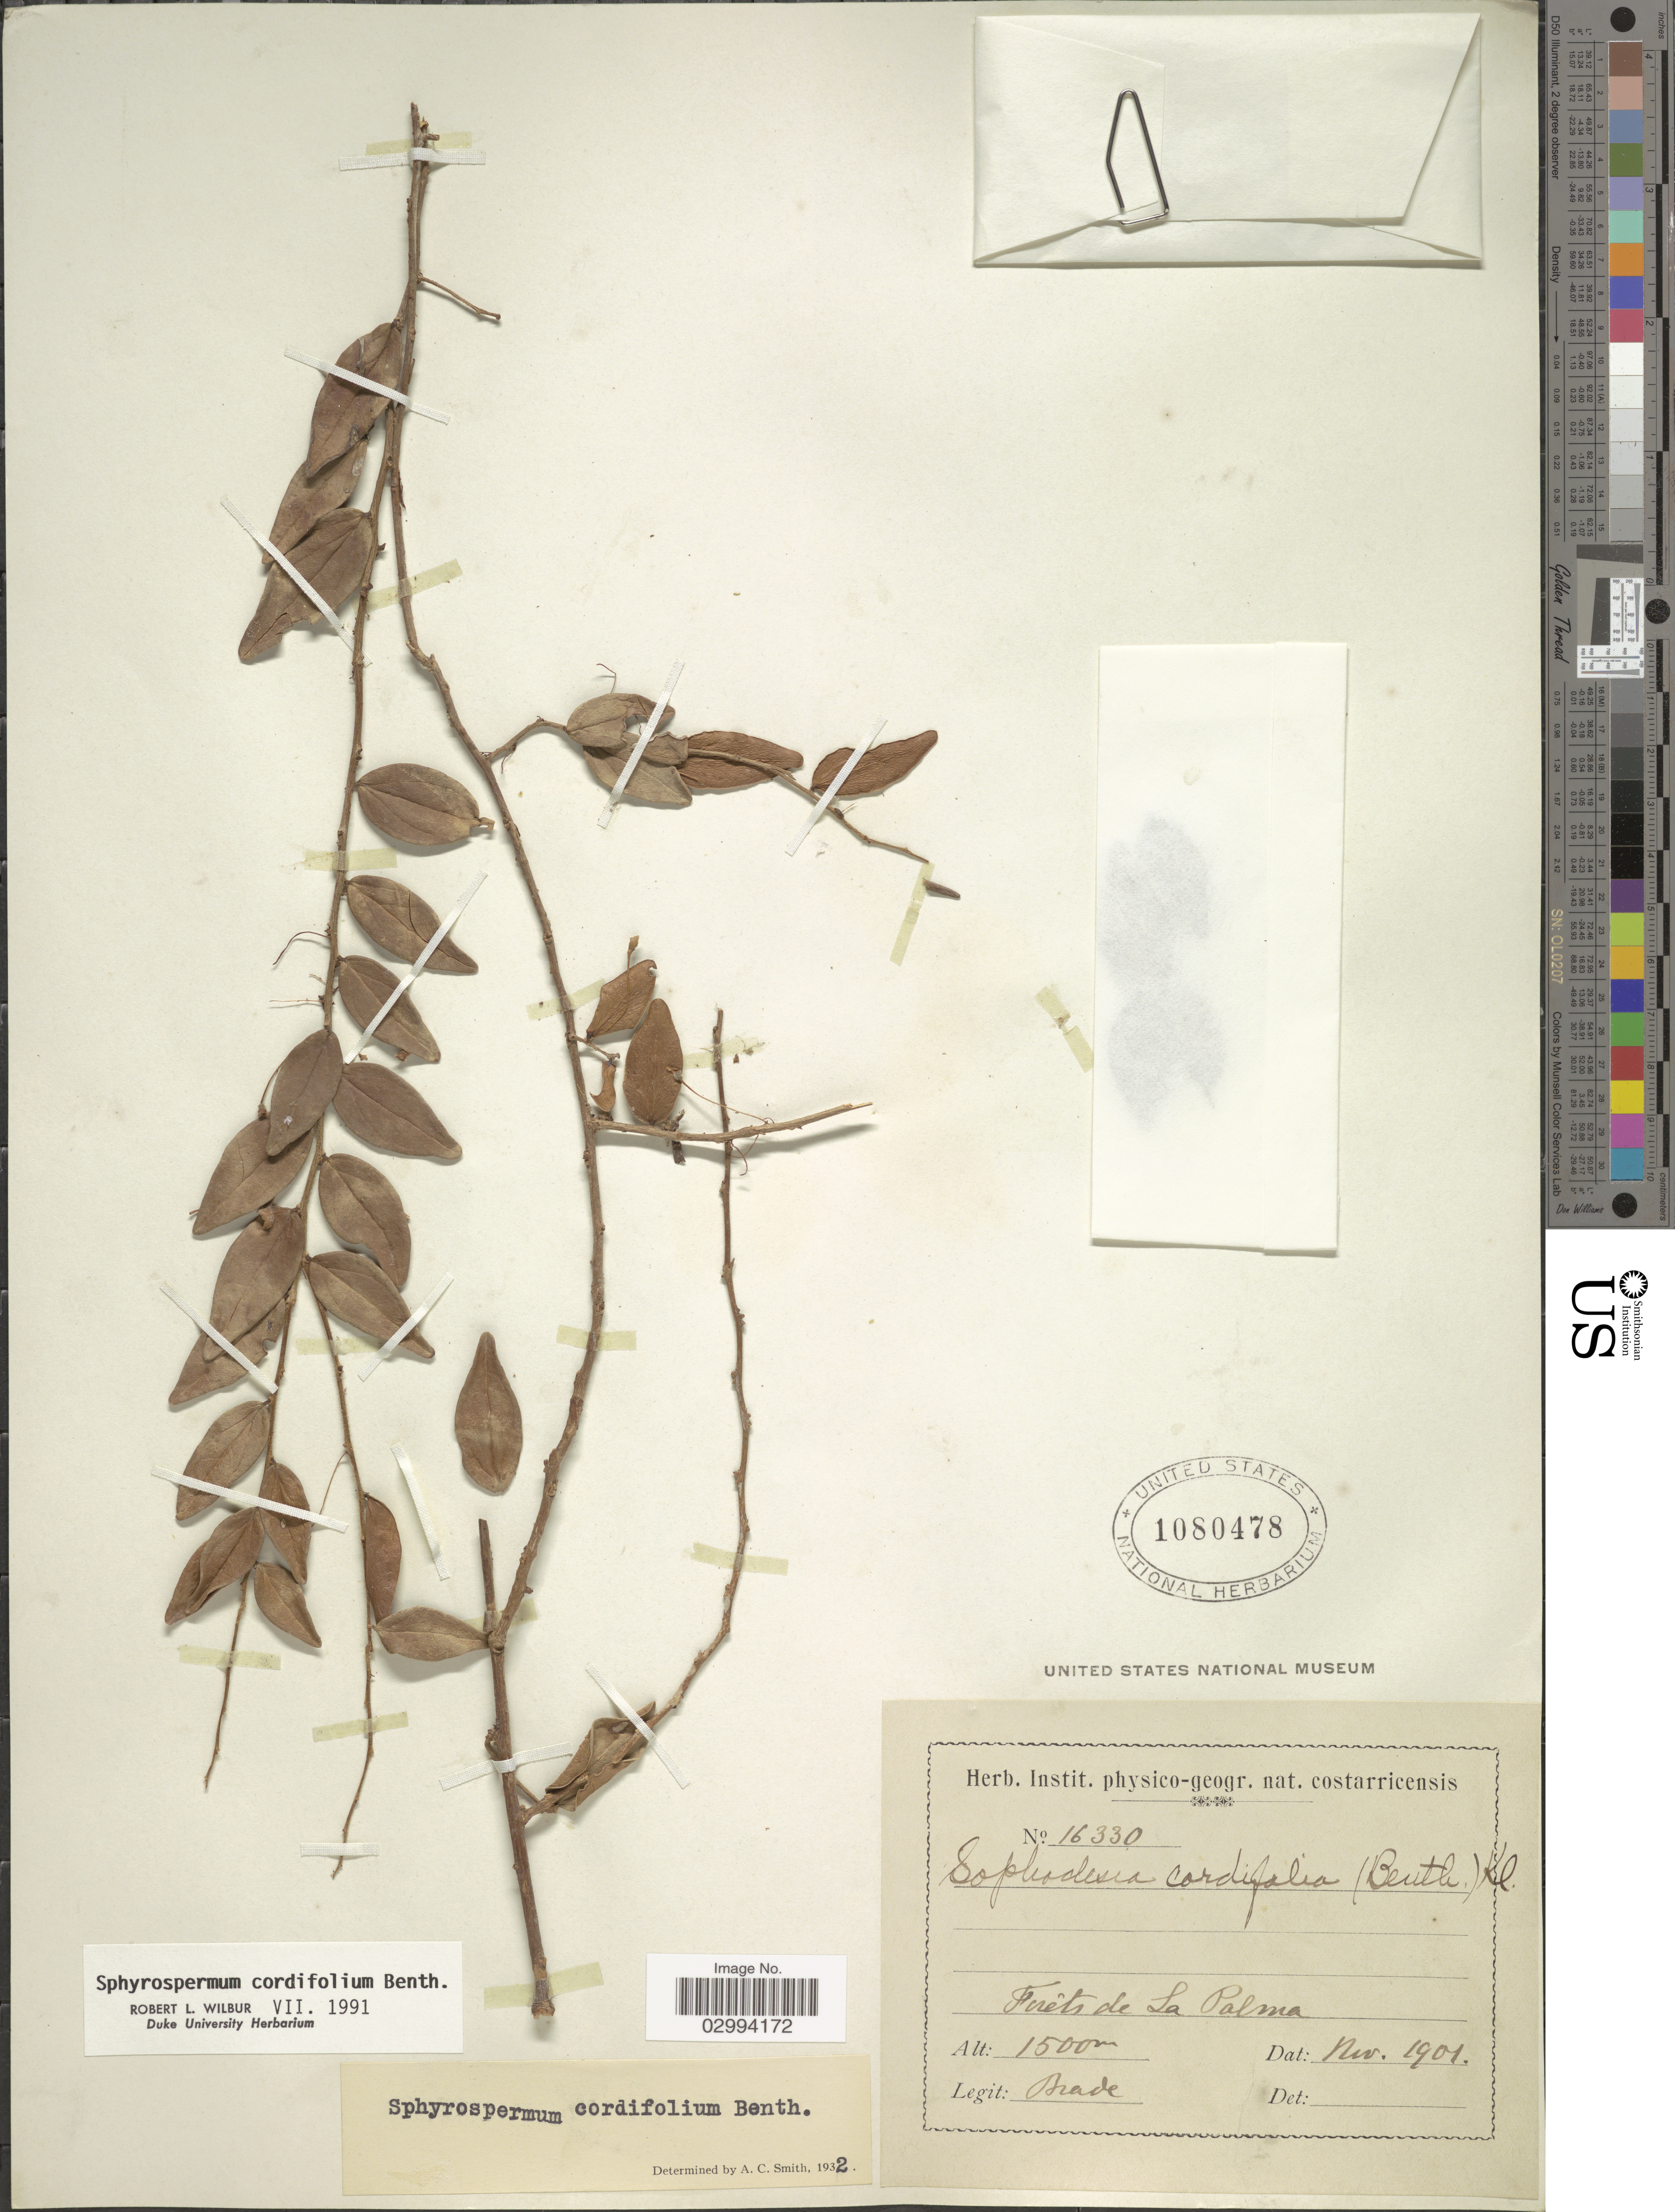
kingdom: Plantae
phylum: Tracheophyta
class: Magnoliopsida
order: Ericales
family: Ericaceae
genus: Sphyrospermum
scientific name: Sphyrospermum cordifolium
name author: Benth.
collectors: -- Brade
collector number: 16330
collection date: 1901-11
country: Costa Rica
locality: Forêts de La Palma.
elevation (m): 1500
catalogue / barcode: US 1080478